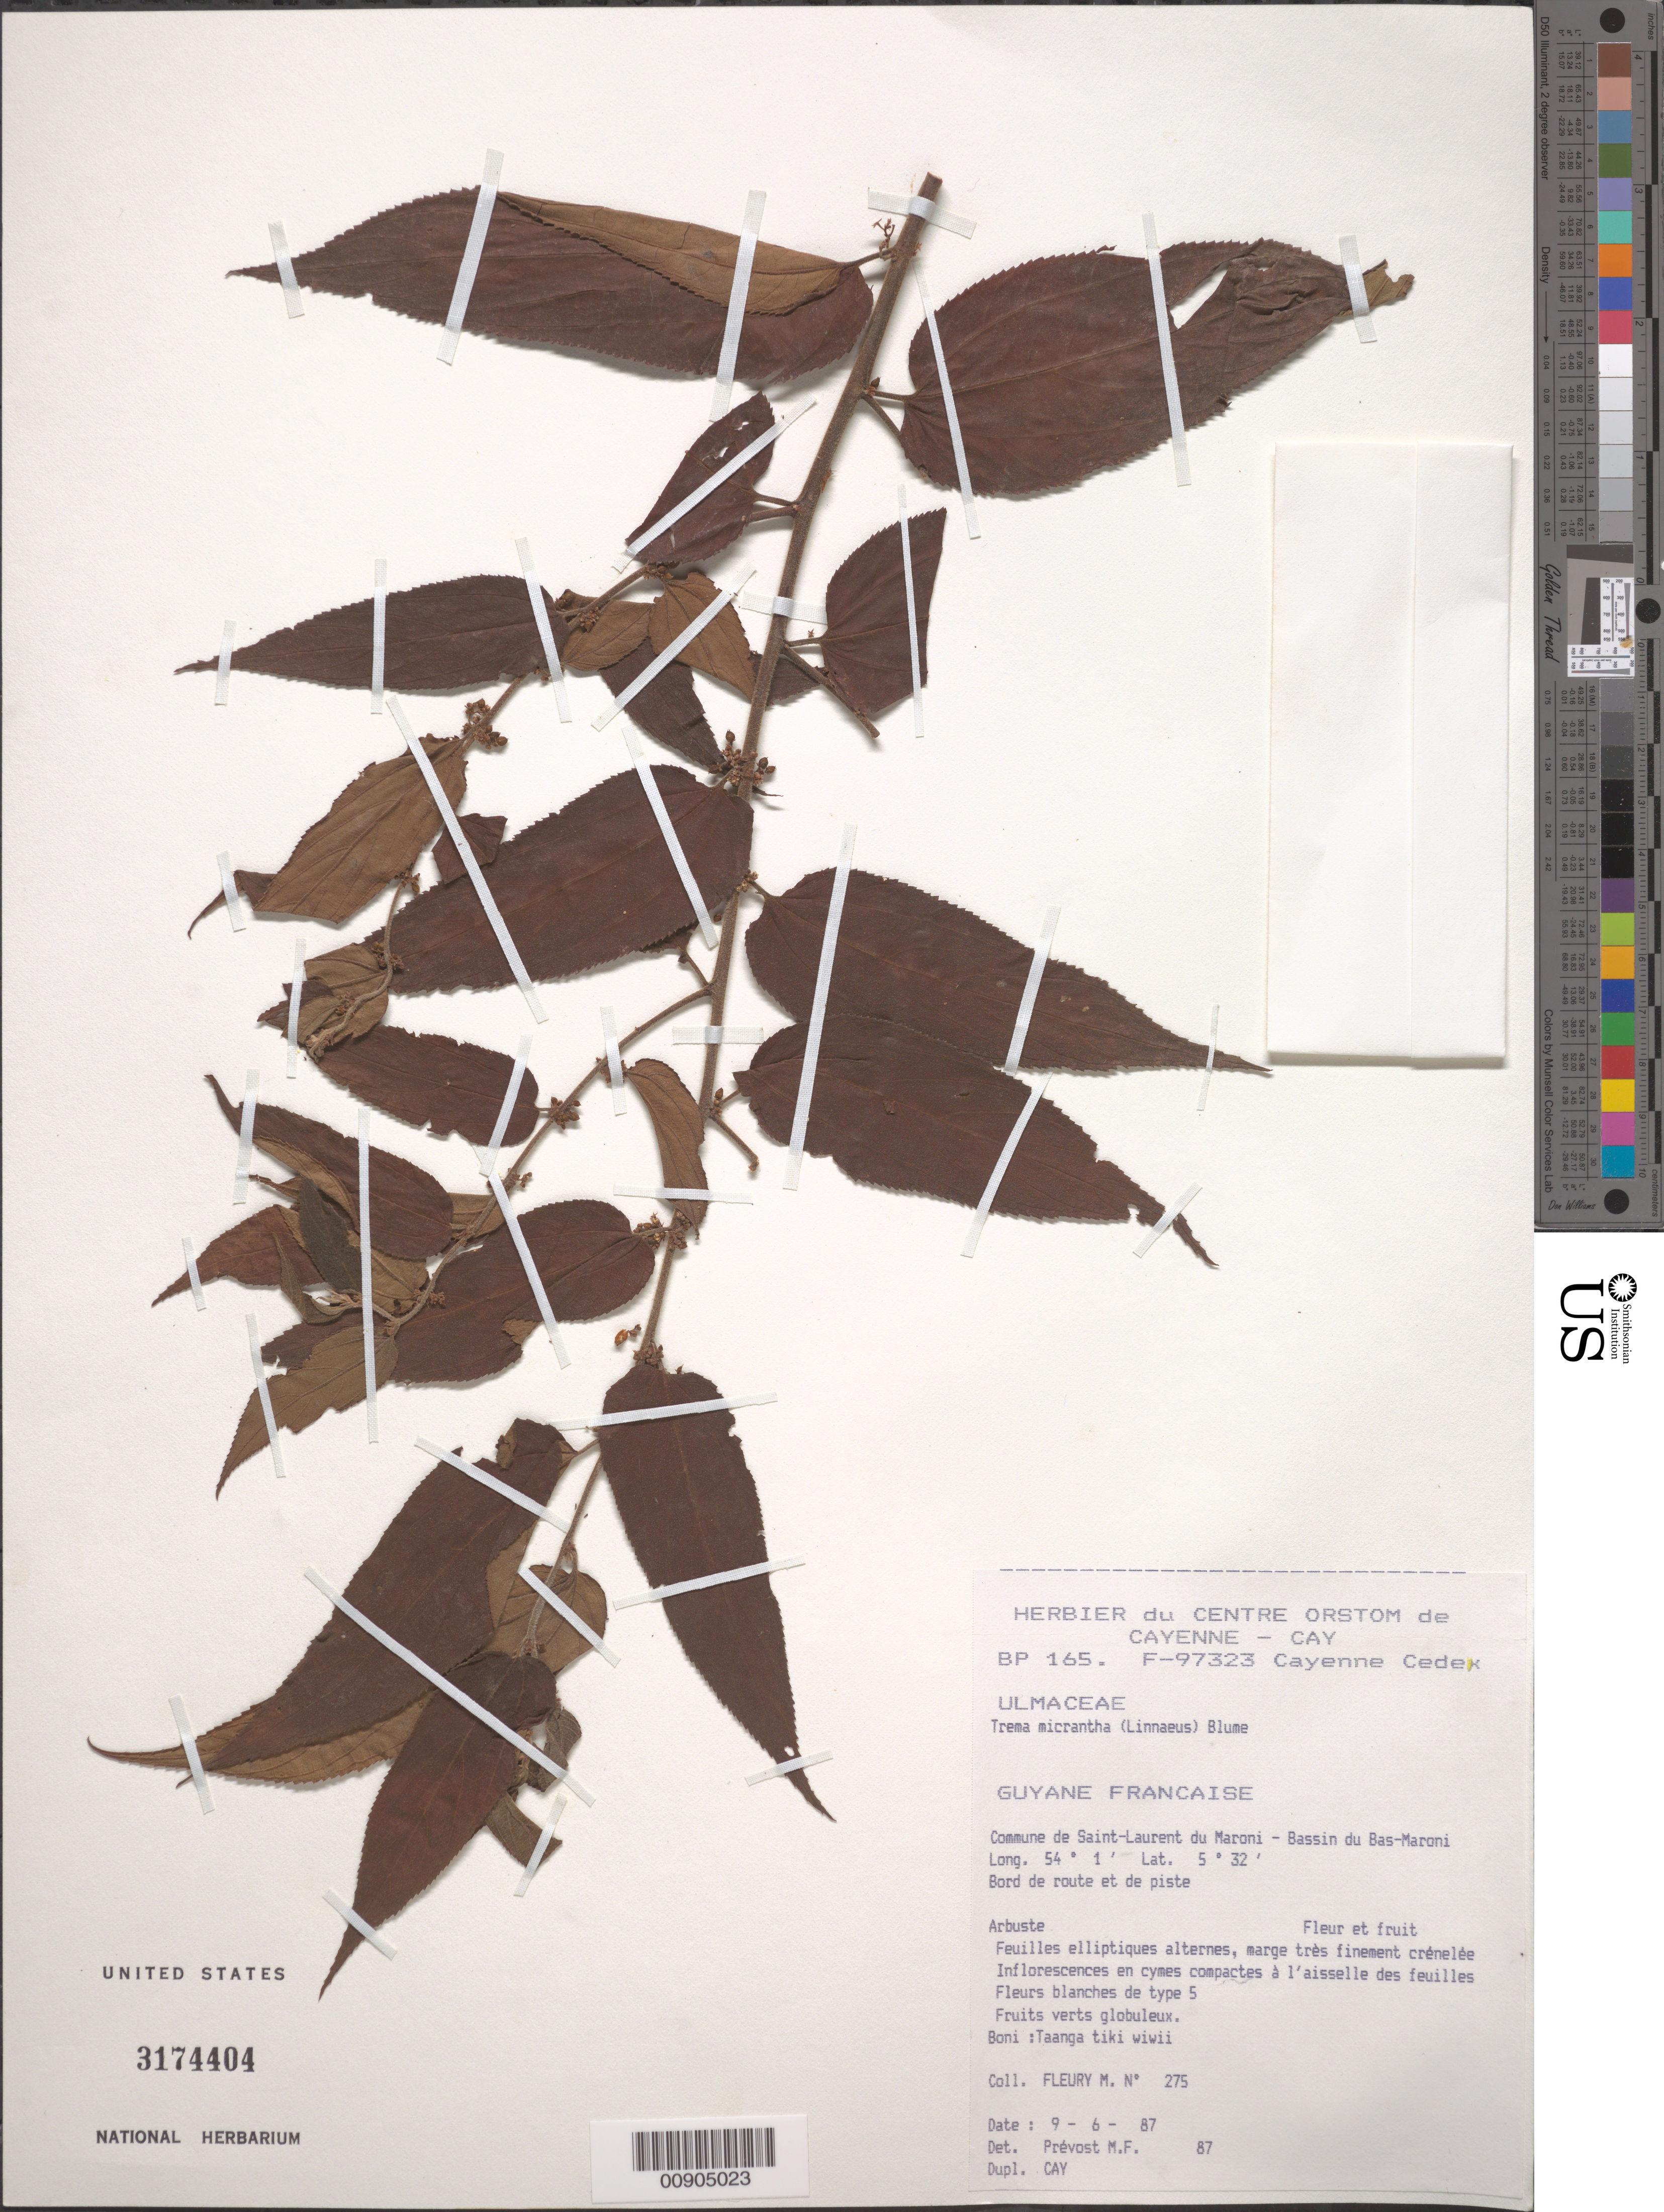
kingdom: Plantae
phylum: Tracheophyta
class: Magnoliopsida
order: Rosales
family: Cannabaceae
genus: Trema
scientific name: Trema micranthum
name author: (L.) Blume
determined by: Prévost, M.-F.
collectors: M. Fleury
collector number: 275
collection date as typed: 9-Jun-87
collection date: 1987-06-09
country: French Guiana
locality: Commune de Saint-Laurent du Maroni, Bassin du Bas-Maroni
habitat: Borde de route et de piste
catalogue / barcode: US 3174404